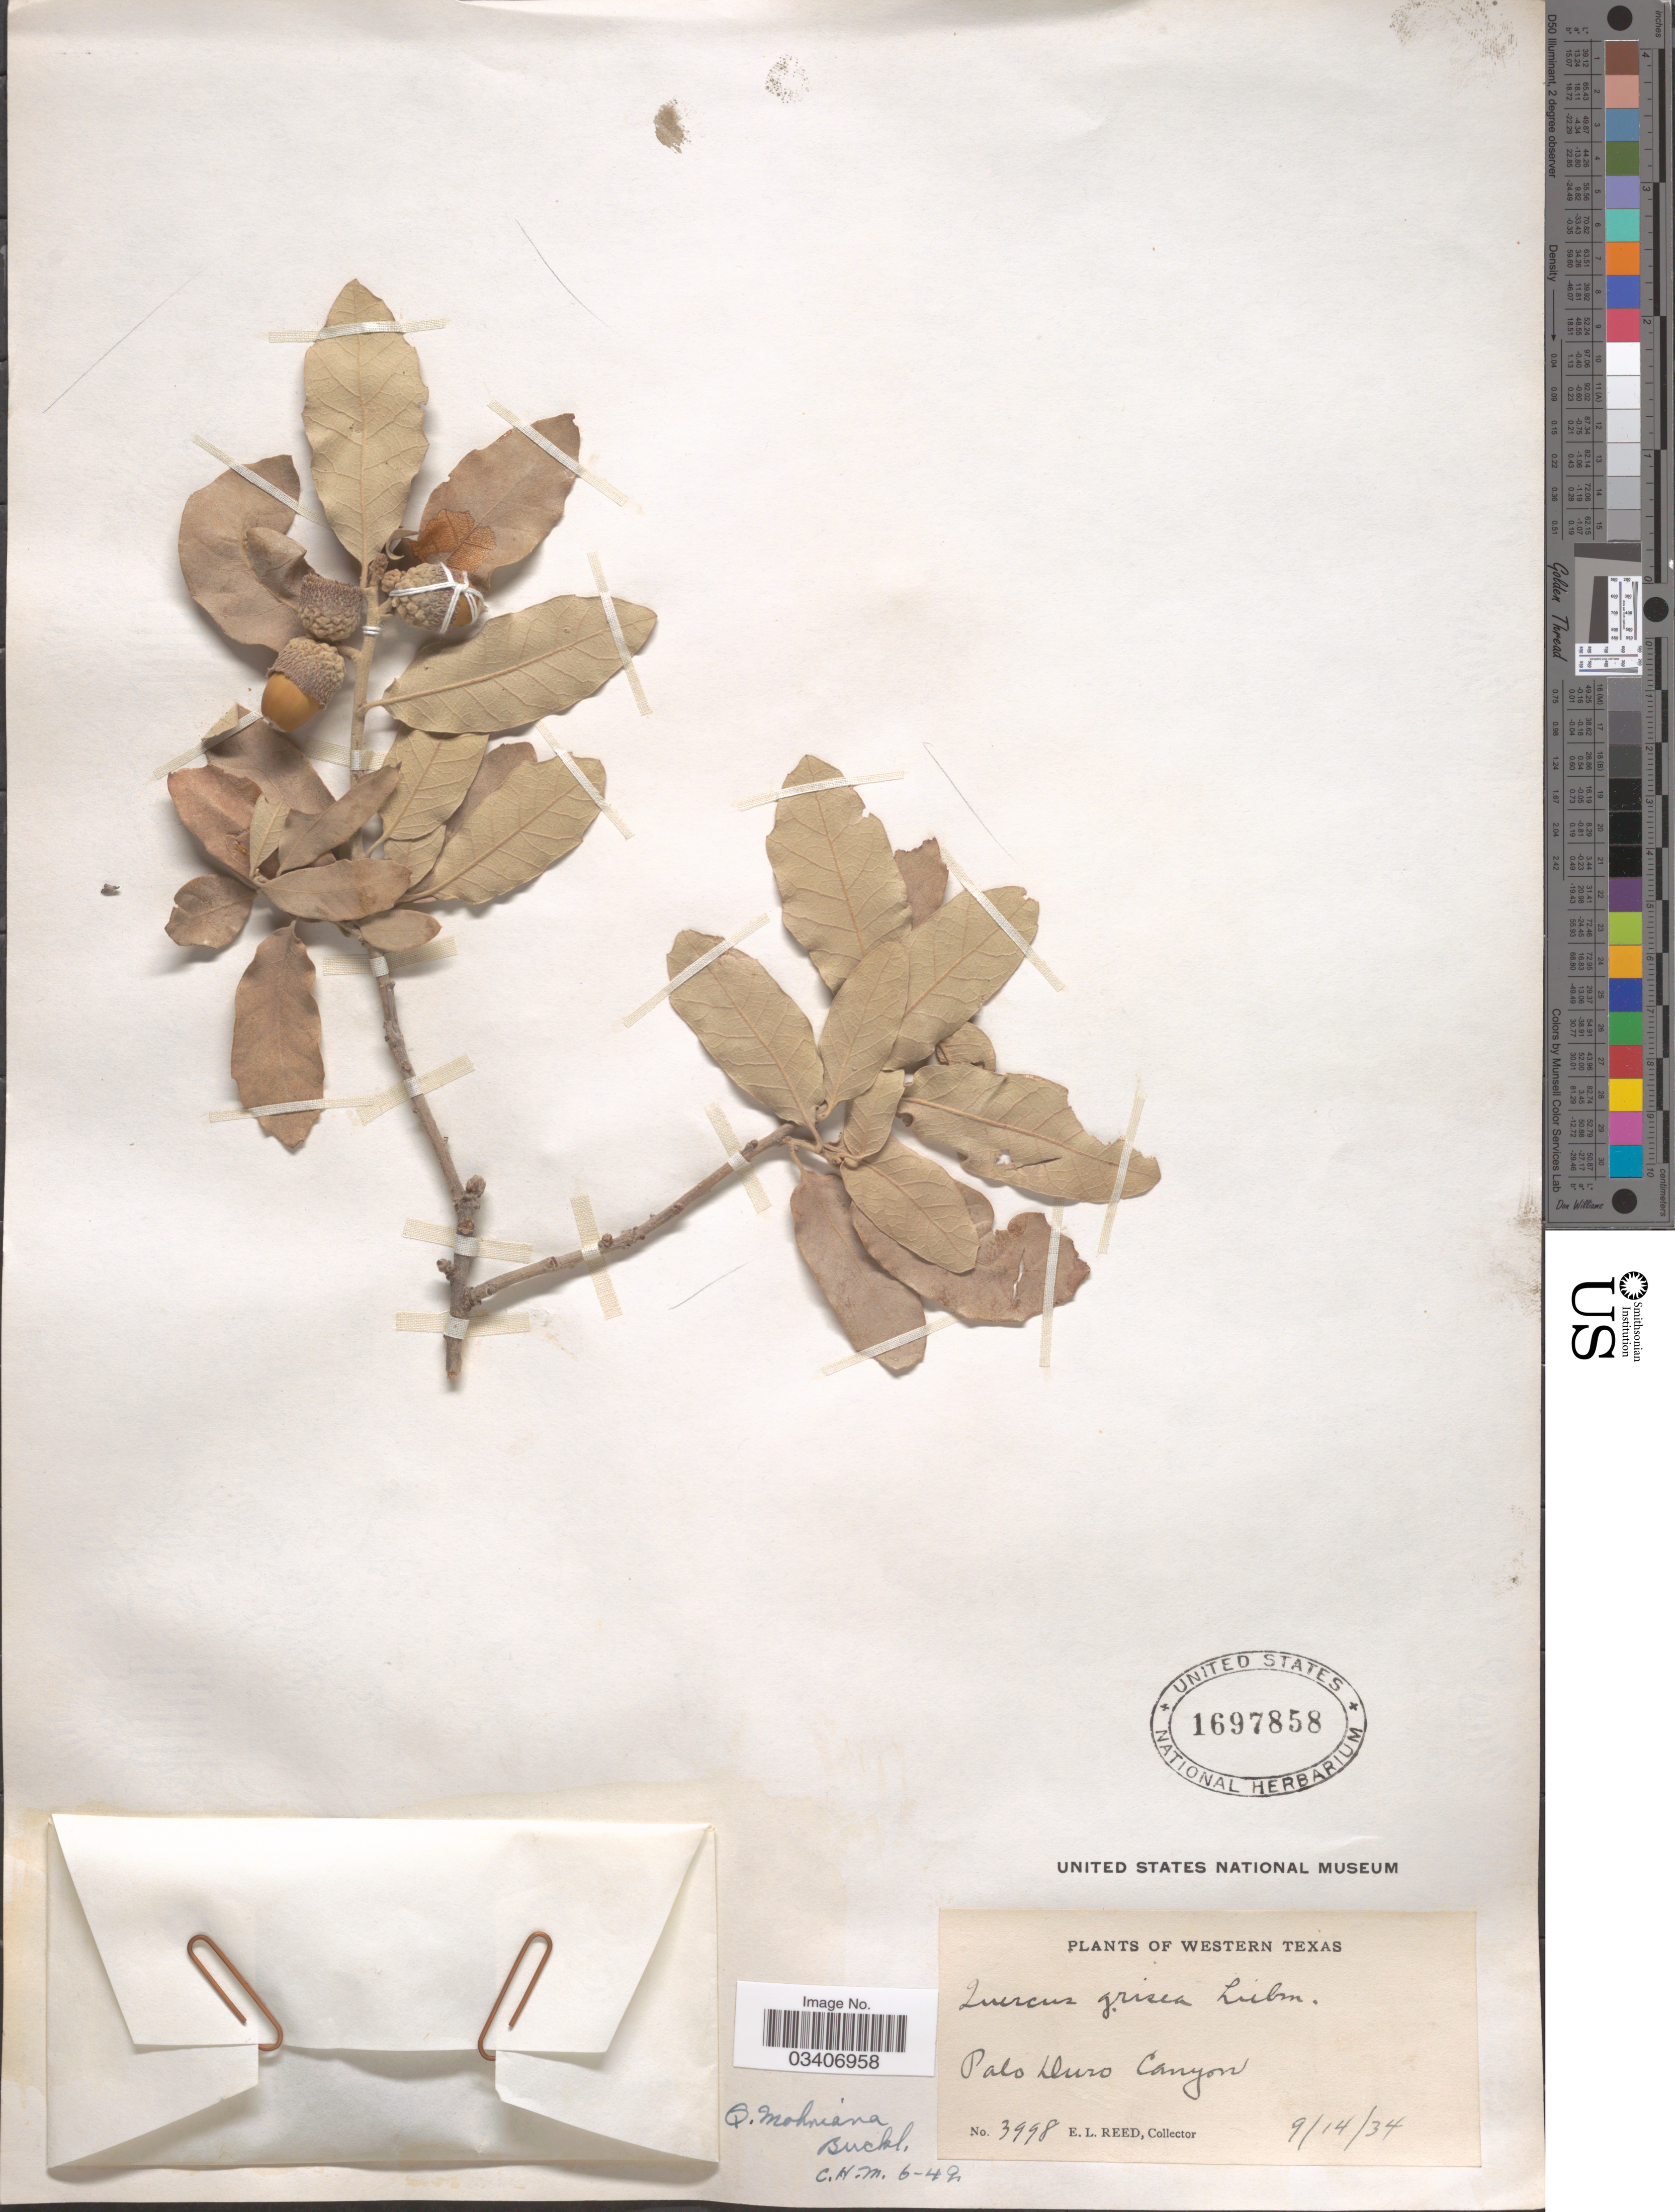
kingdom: Plantae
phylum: Tracheophyta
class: Magnoliopsida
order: Fagales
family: Fagaceae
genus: Quercus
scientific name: Quercus mohriana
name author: Buckley ex Rydb.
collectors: E. Reed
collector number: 3998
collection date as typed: Transcribed d/m/y: 14/9/34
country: United States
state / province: Texas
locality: Western Texas. Palo Duro Canyon.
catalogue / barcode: US 1697858